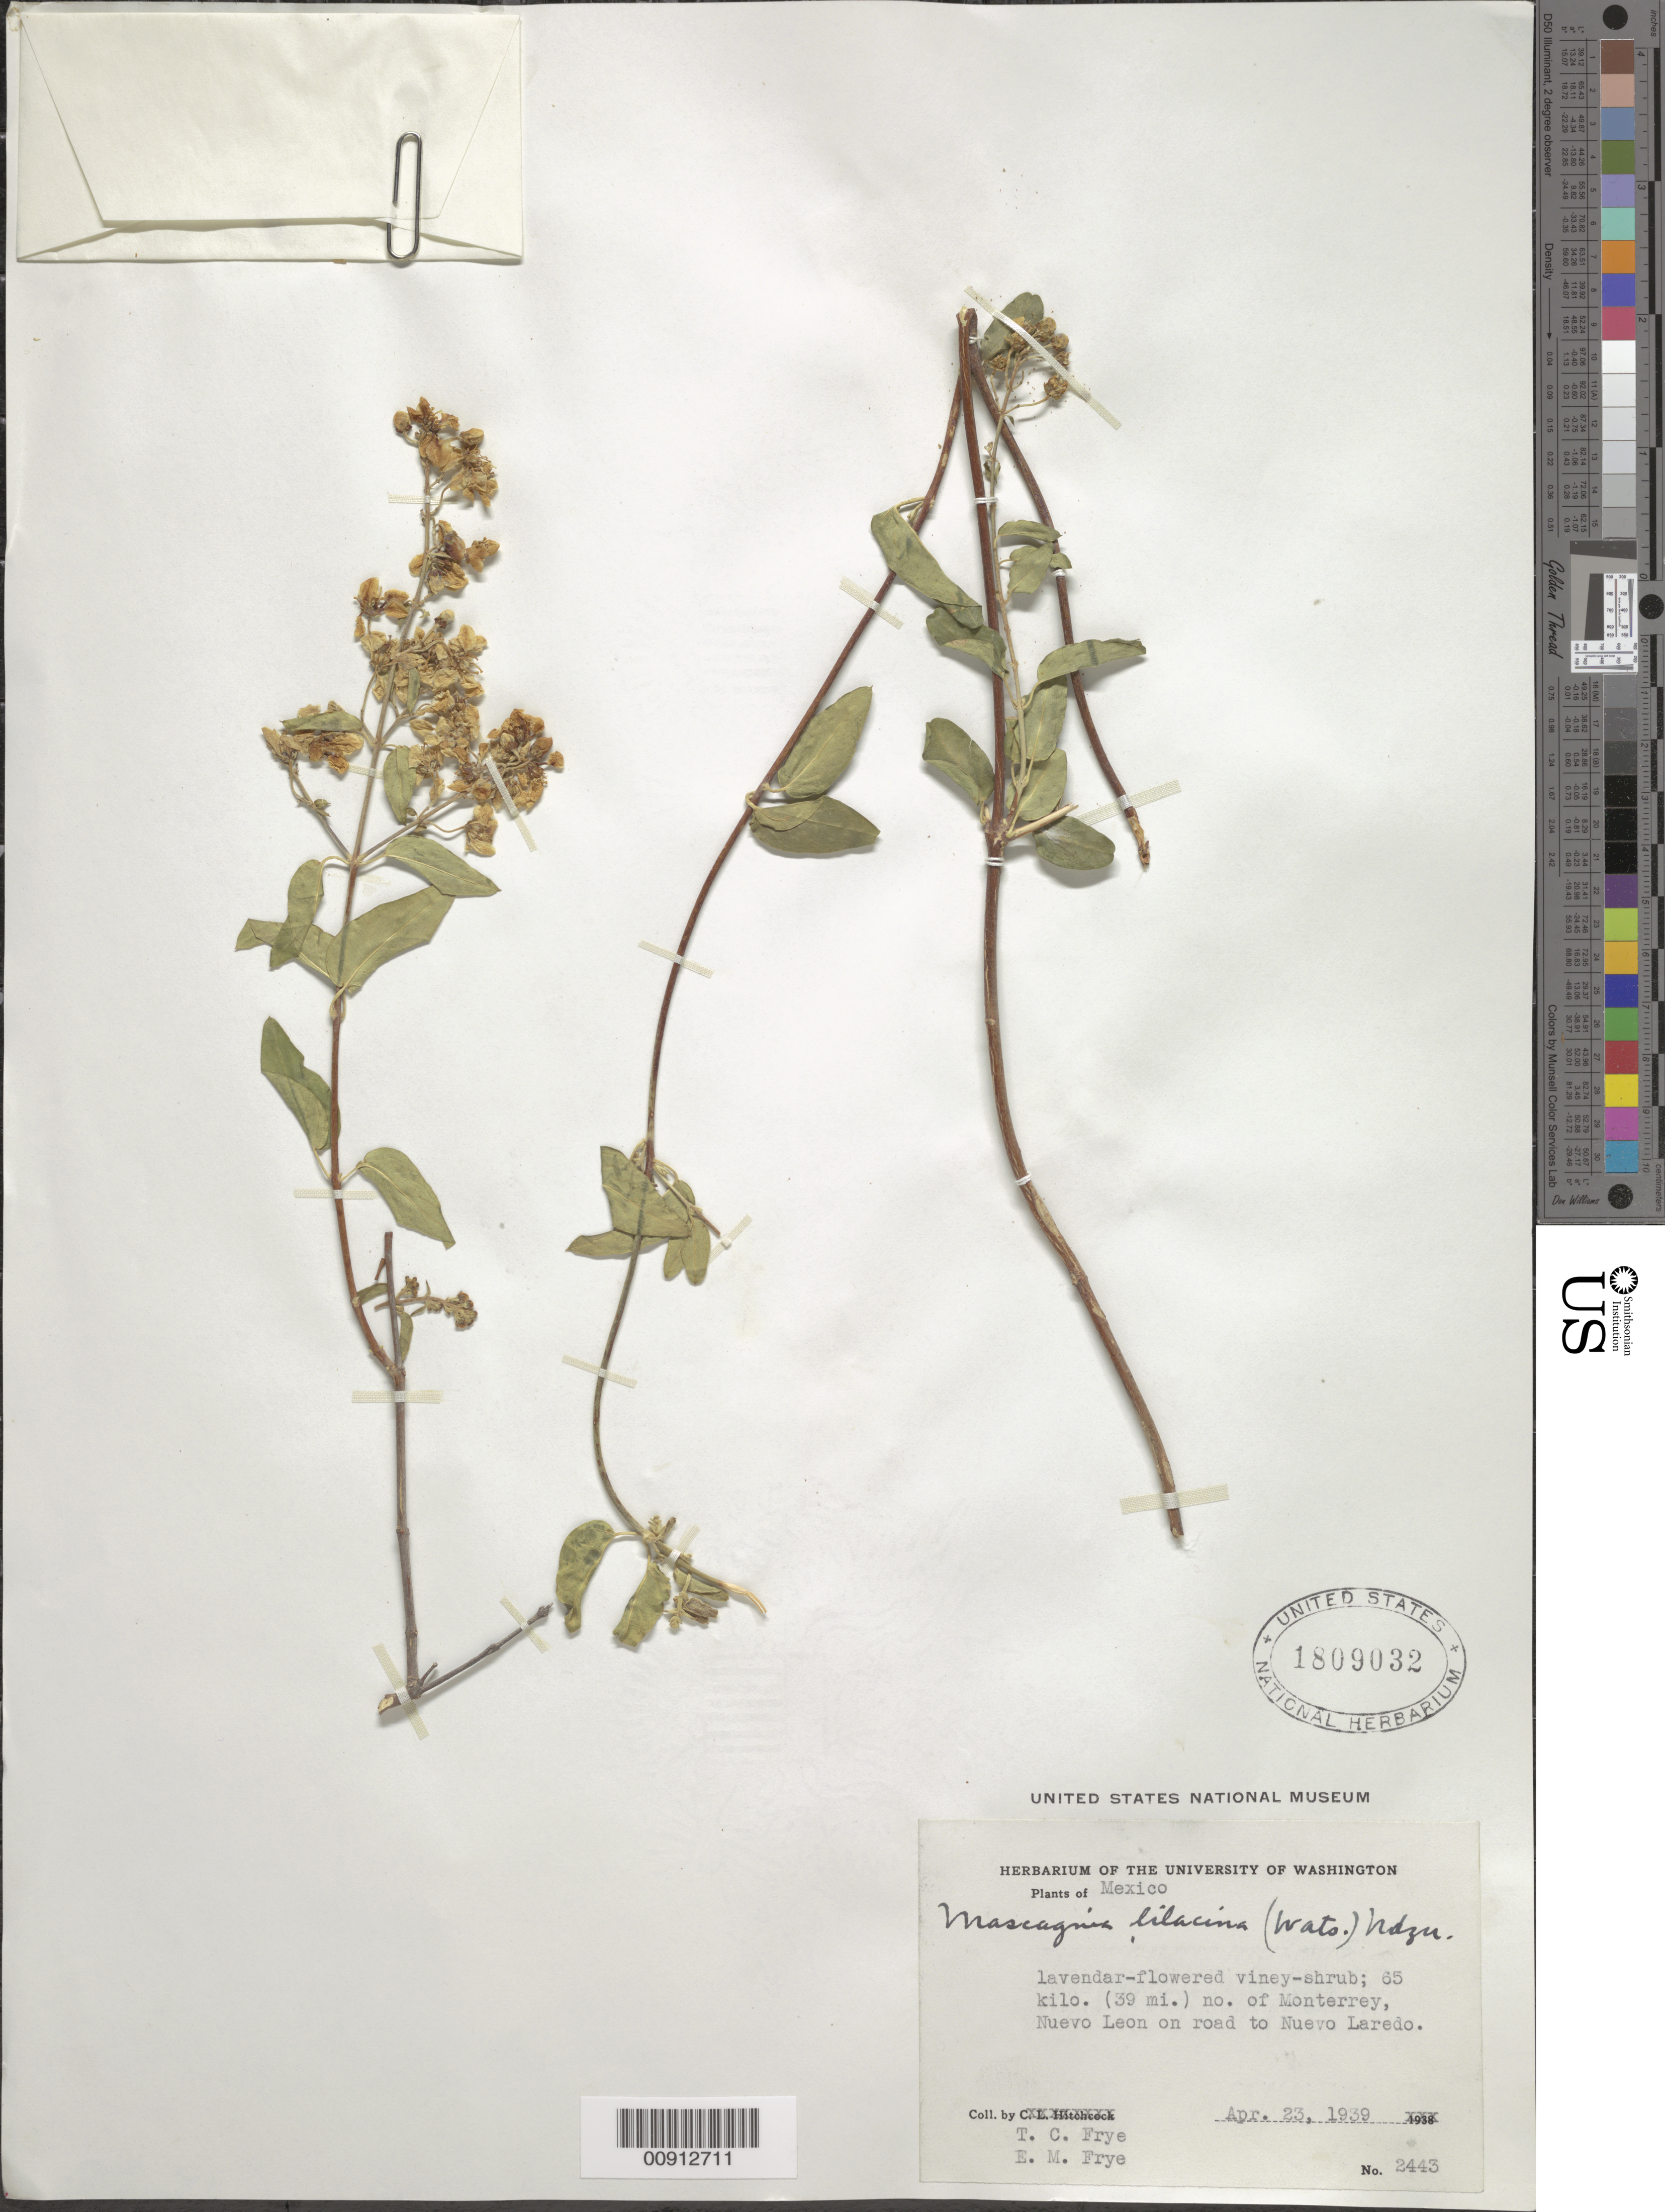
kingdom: Plantae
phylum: Tracheophyta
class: Magnoliopsida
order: Malpighiales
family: Malpighiaceae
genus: Mascagnia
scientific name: Mascagnia lilacina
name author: (S. Watson) Nied.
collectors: T. C. Frye & E. Frye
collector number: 2443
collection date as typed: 23 Apr 1939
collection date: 1939-04-23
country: Mexico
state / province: Nuevo León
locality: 65 km. (39 mi.) no. of Monterrey, Nuevo León on road to Nuevo Laredo.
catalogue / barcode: US 1809032